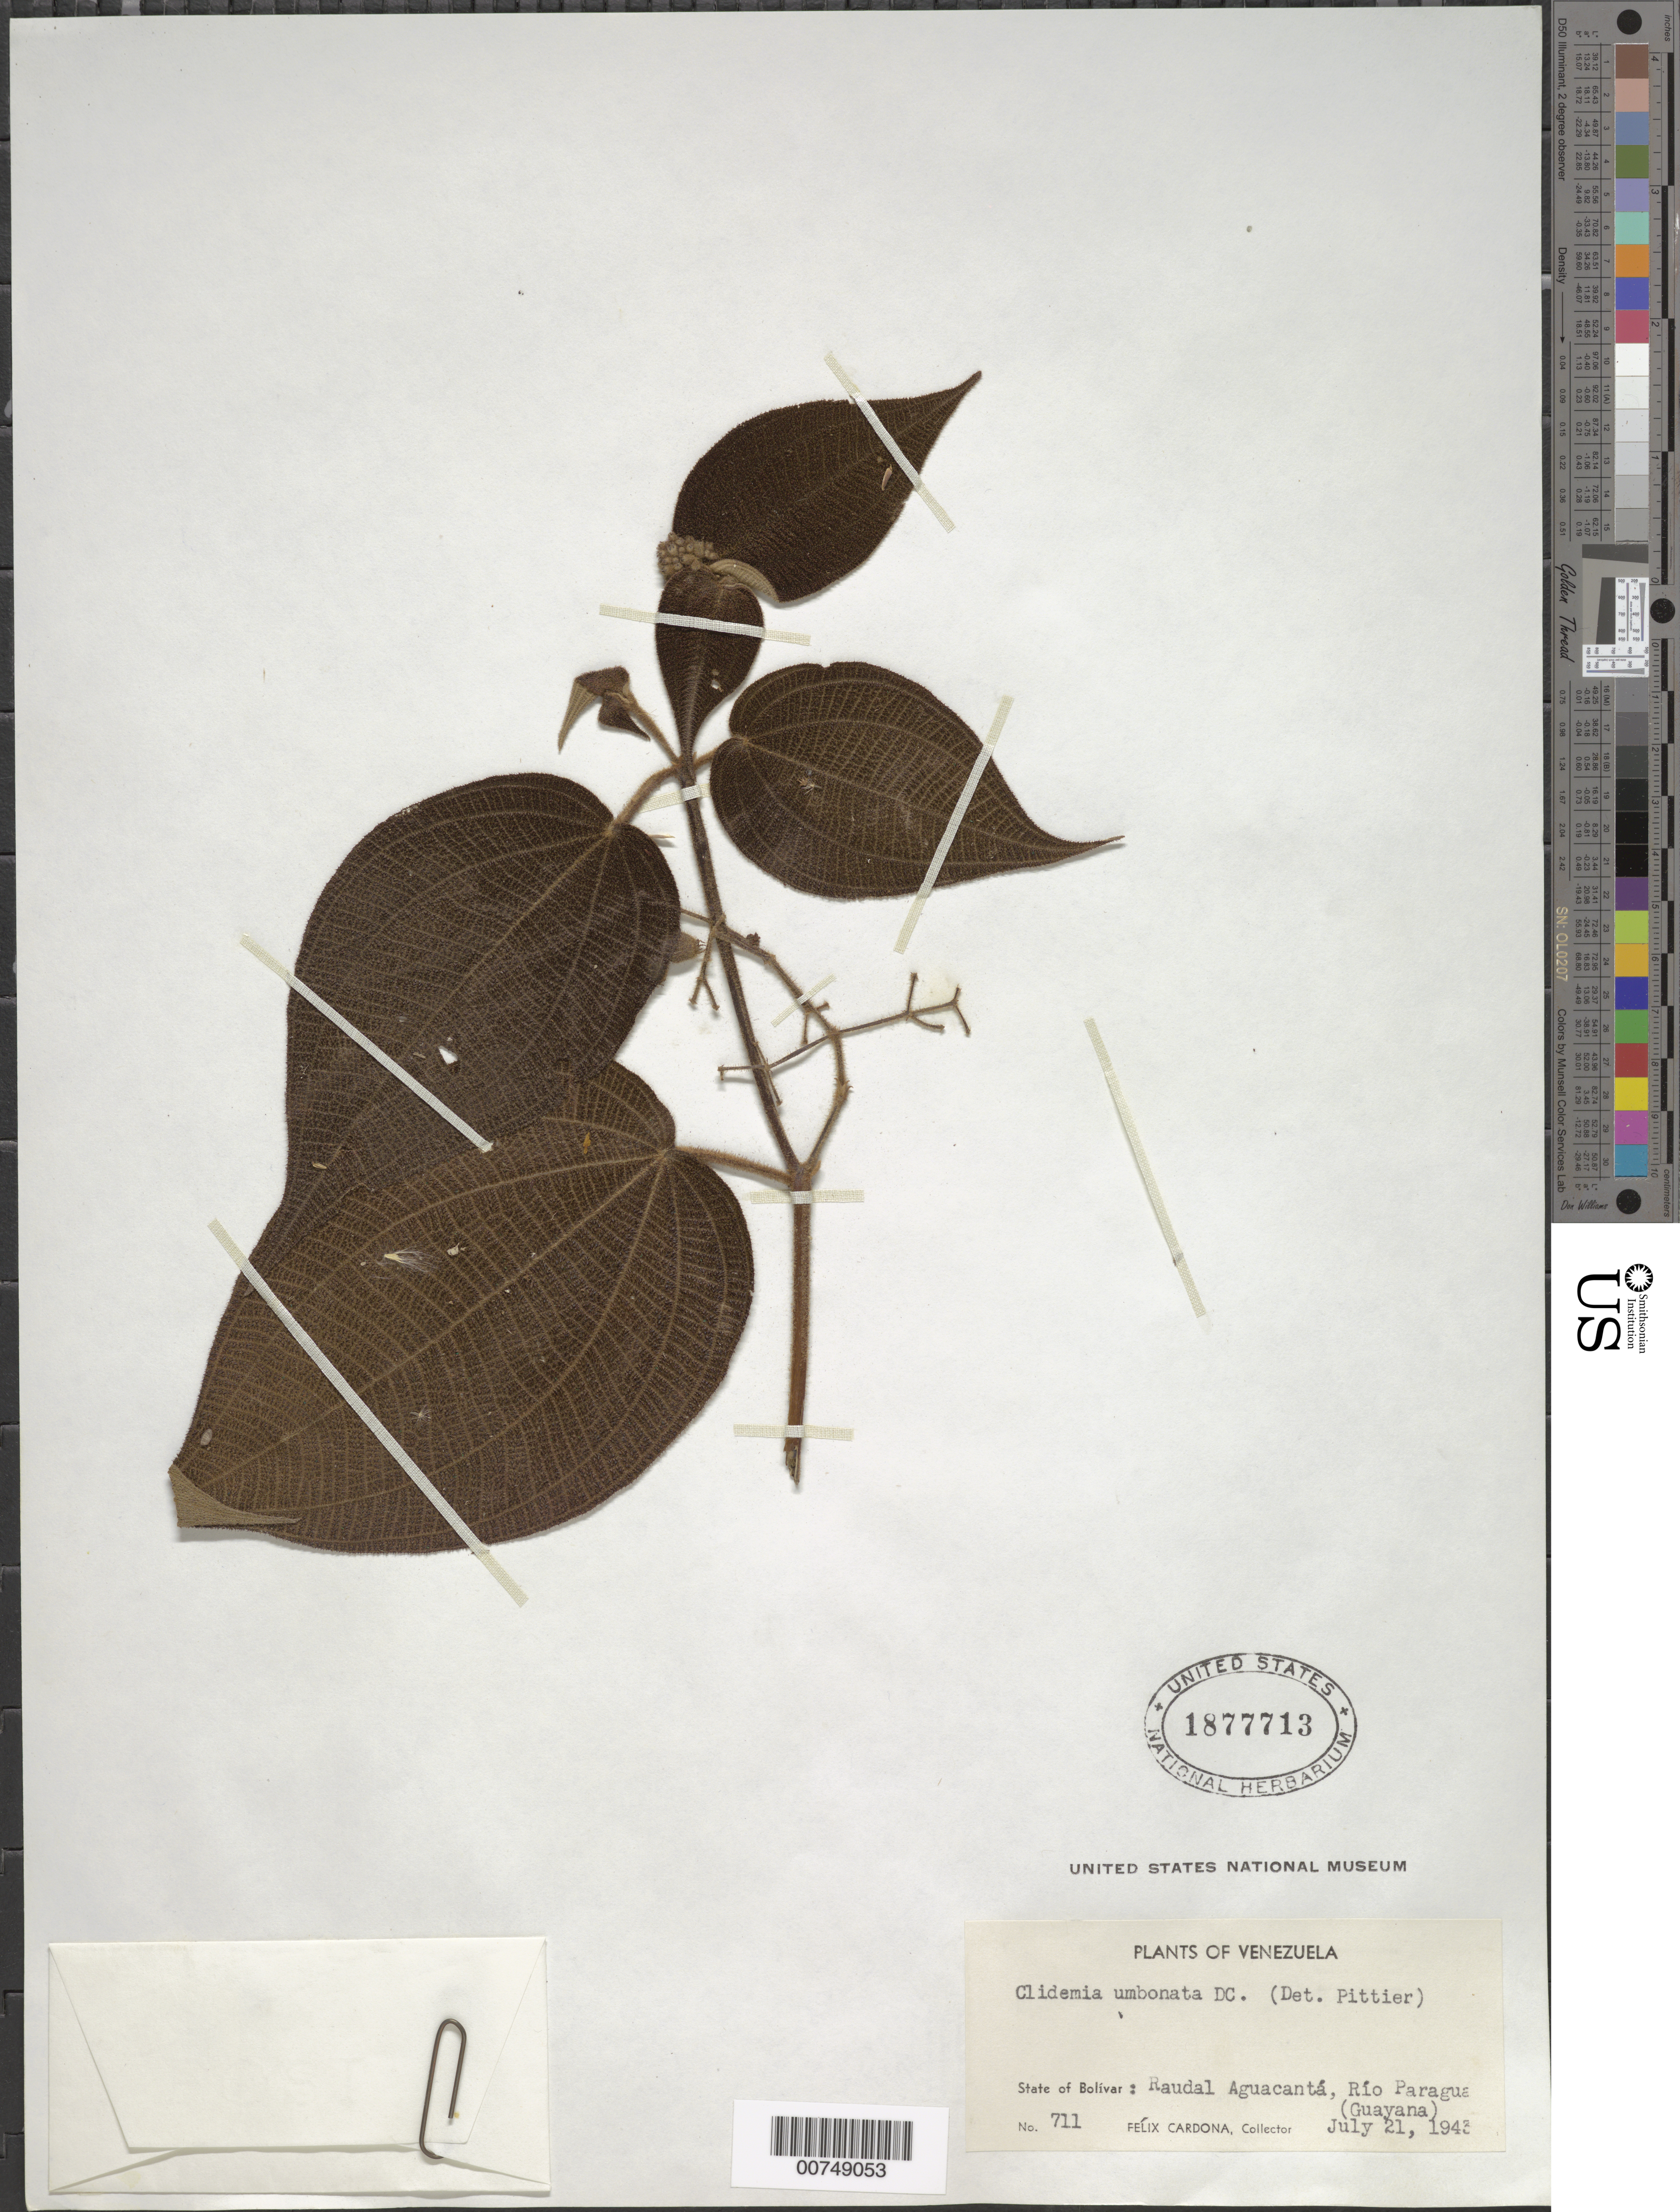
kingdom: Plantae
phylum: Tracheophyta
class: Magnoliopsida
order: Myrtales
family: Melastomataceae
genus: Clidemia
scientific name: Clidemia umbonata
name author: DC.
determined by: Pittier, Henri F.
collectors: F. Cardona Puig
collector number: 711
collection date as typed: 21-Jul-43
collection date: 1943-07-21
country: Venezuela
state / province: Bolívar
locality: Río Paragua, Raudal Aguacantá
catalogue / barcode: US 1877713